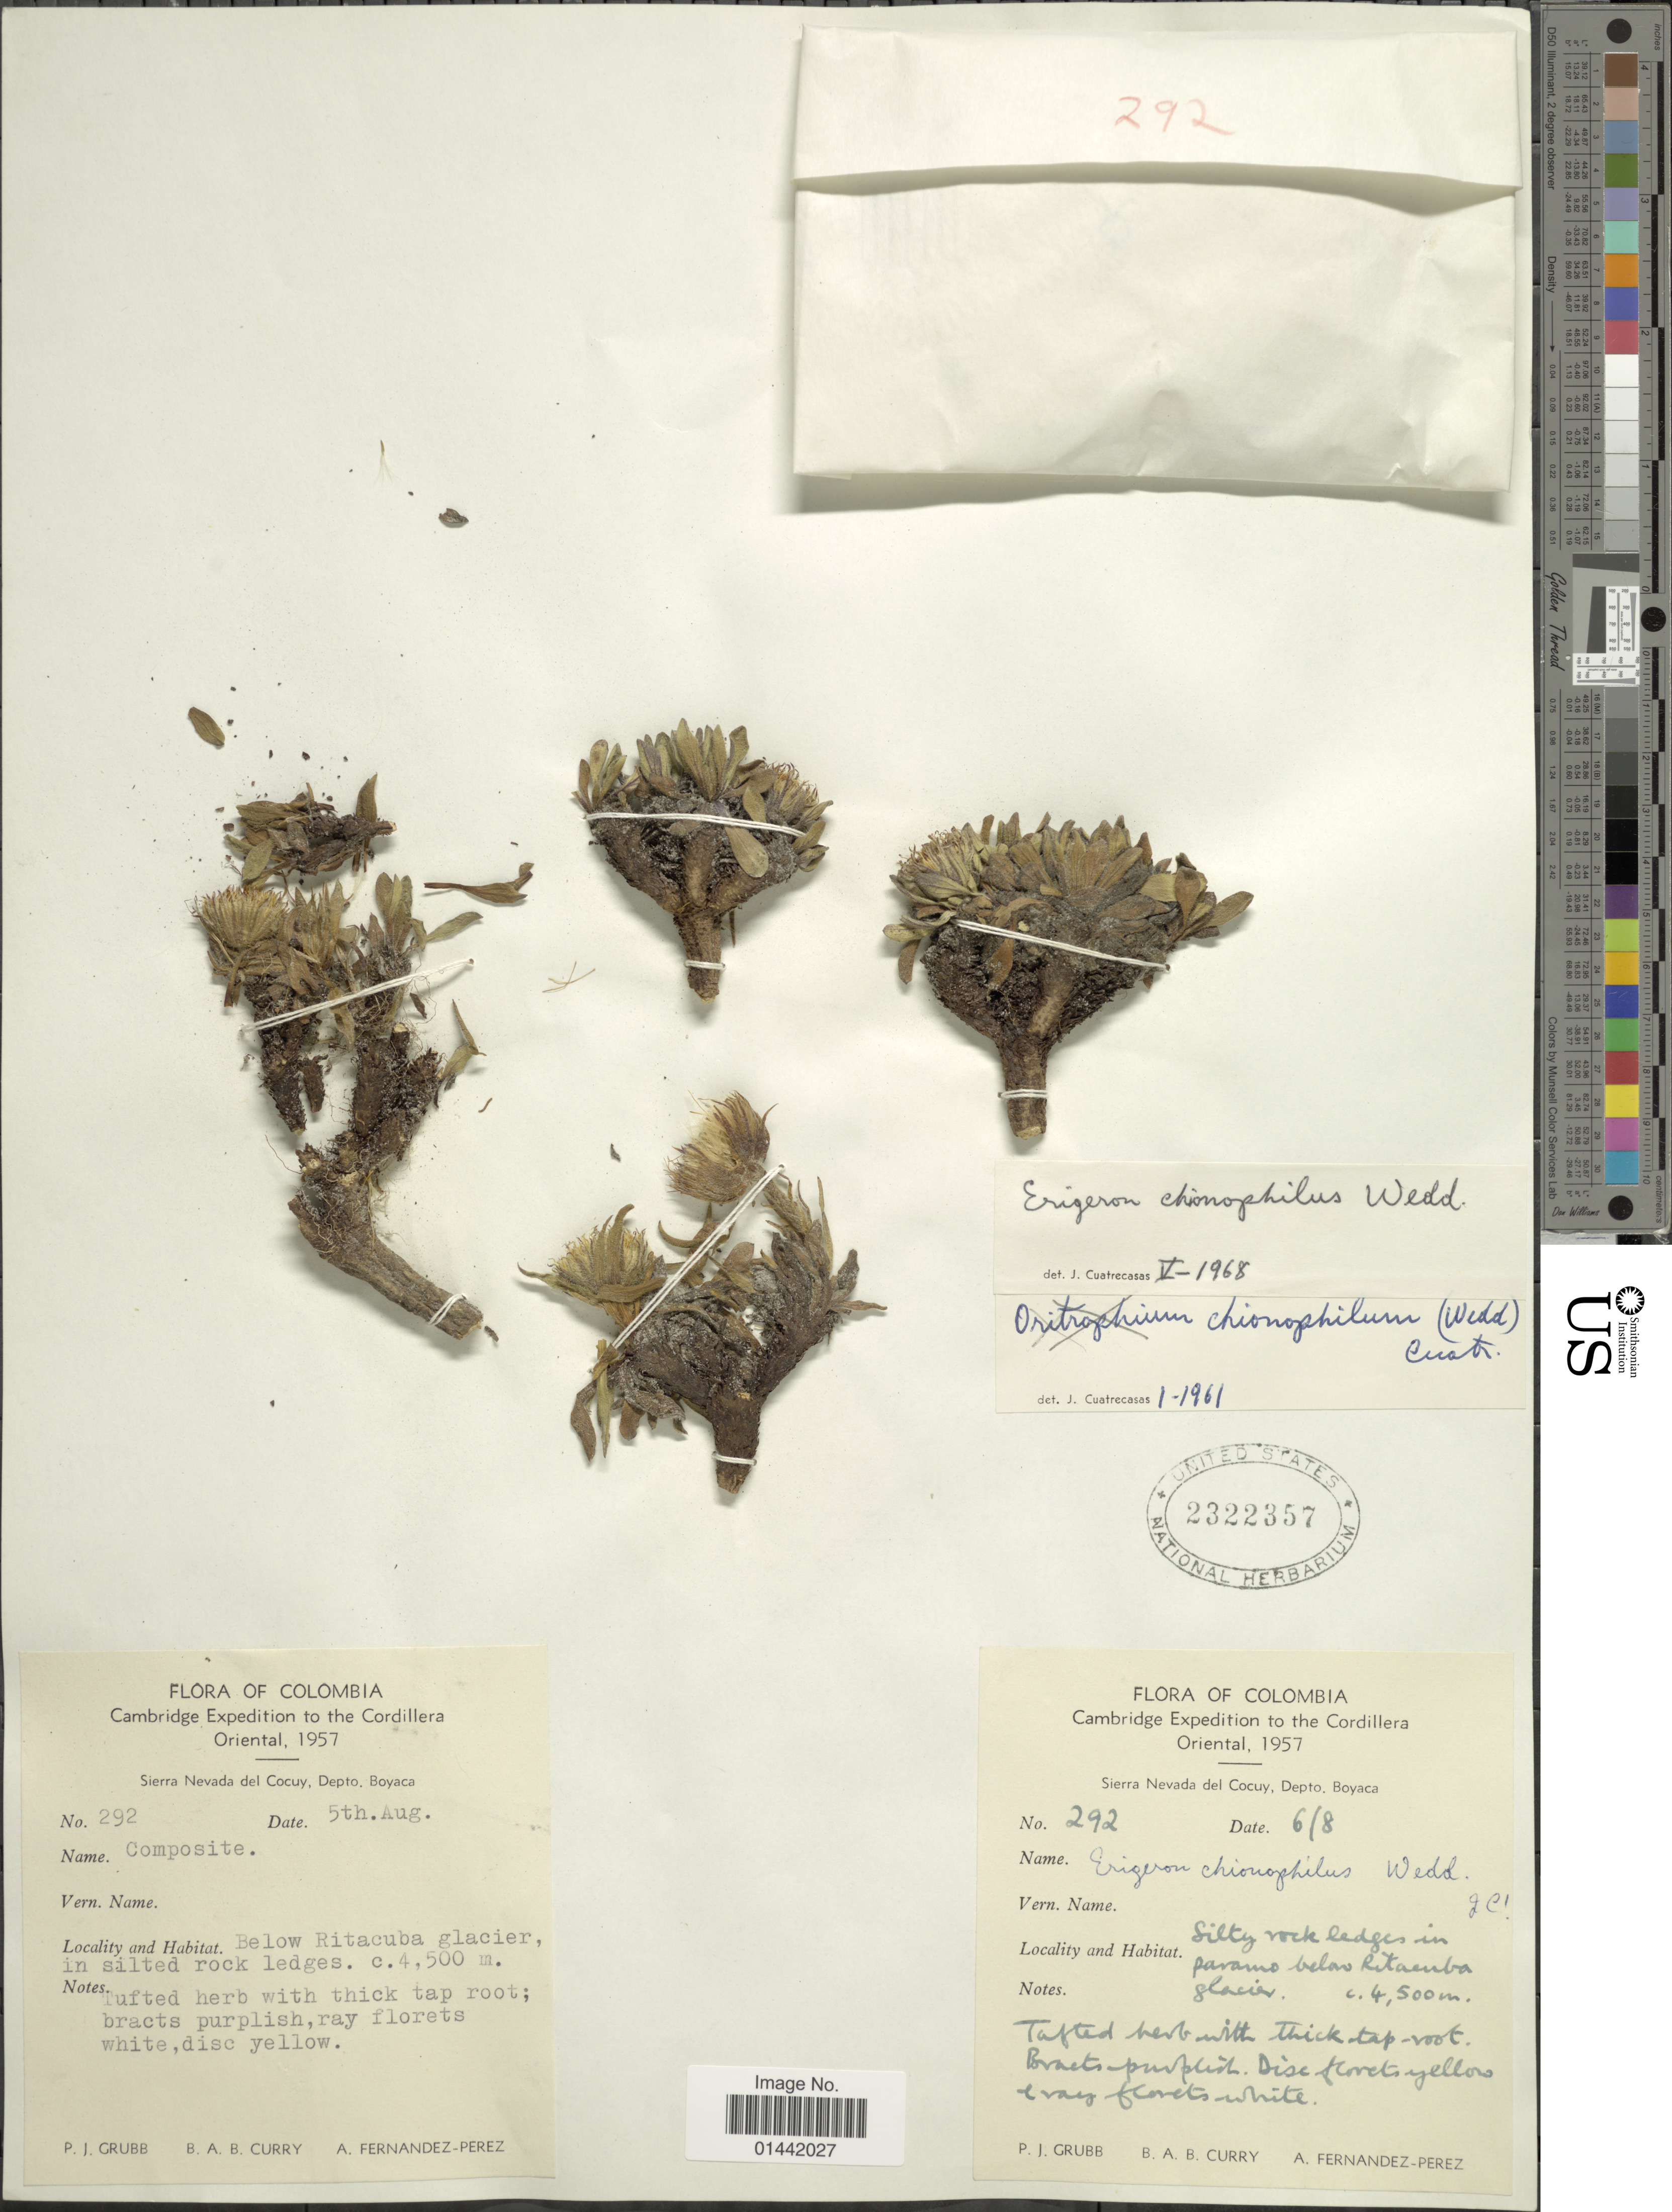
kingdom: Plantae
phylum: Tracheophyta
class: Magnoliopsida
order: Asterales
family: Asteraceae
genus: Erigeron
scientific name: Erigeron chionophilus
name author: Wedd.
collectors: P. J. Grubb, B. A. B. Curry & A. Fernández-Pérez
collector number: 292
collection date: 1957-08-05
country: Colombia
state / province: Boyacá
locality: Cambridge to the Cordillera, Sierra Nevada del Cocuy, below Ritacuba glacier, in silted rock ledges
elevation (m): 4500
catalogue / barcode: US 2322357